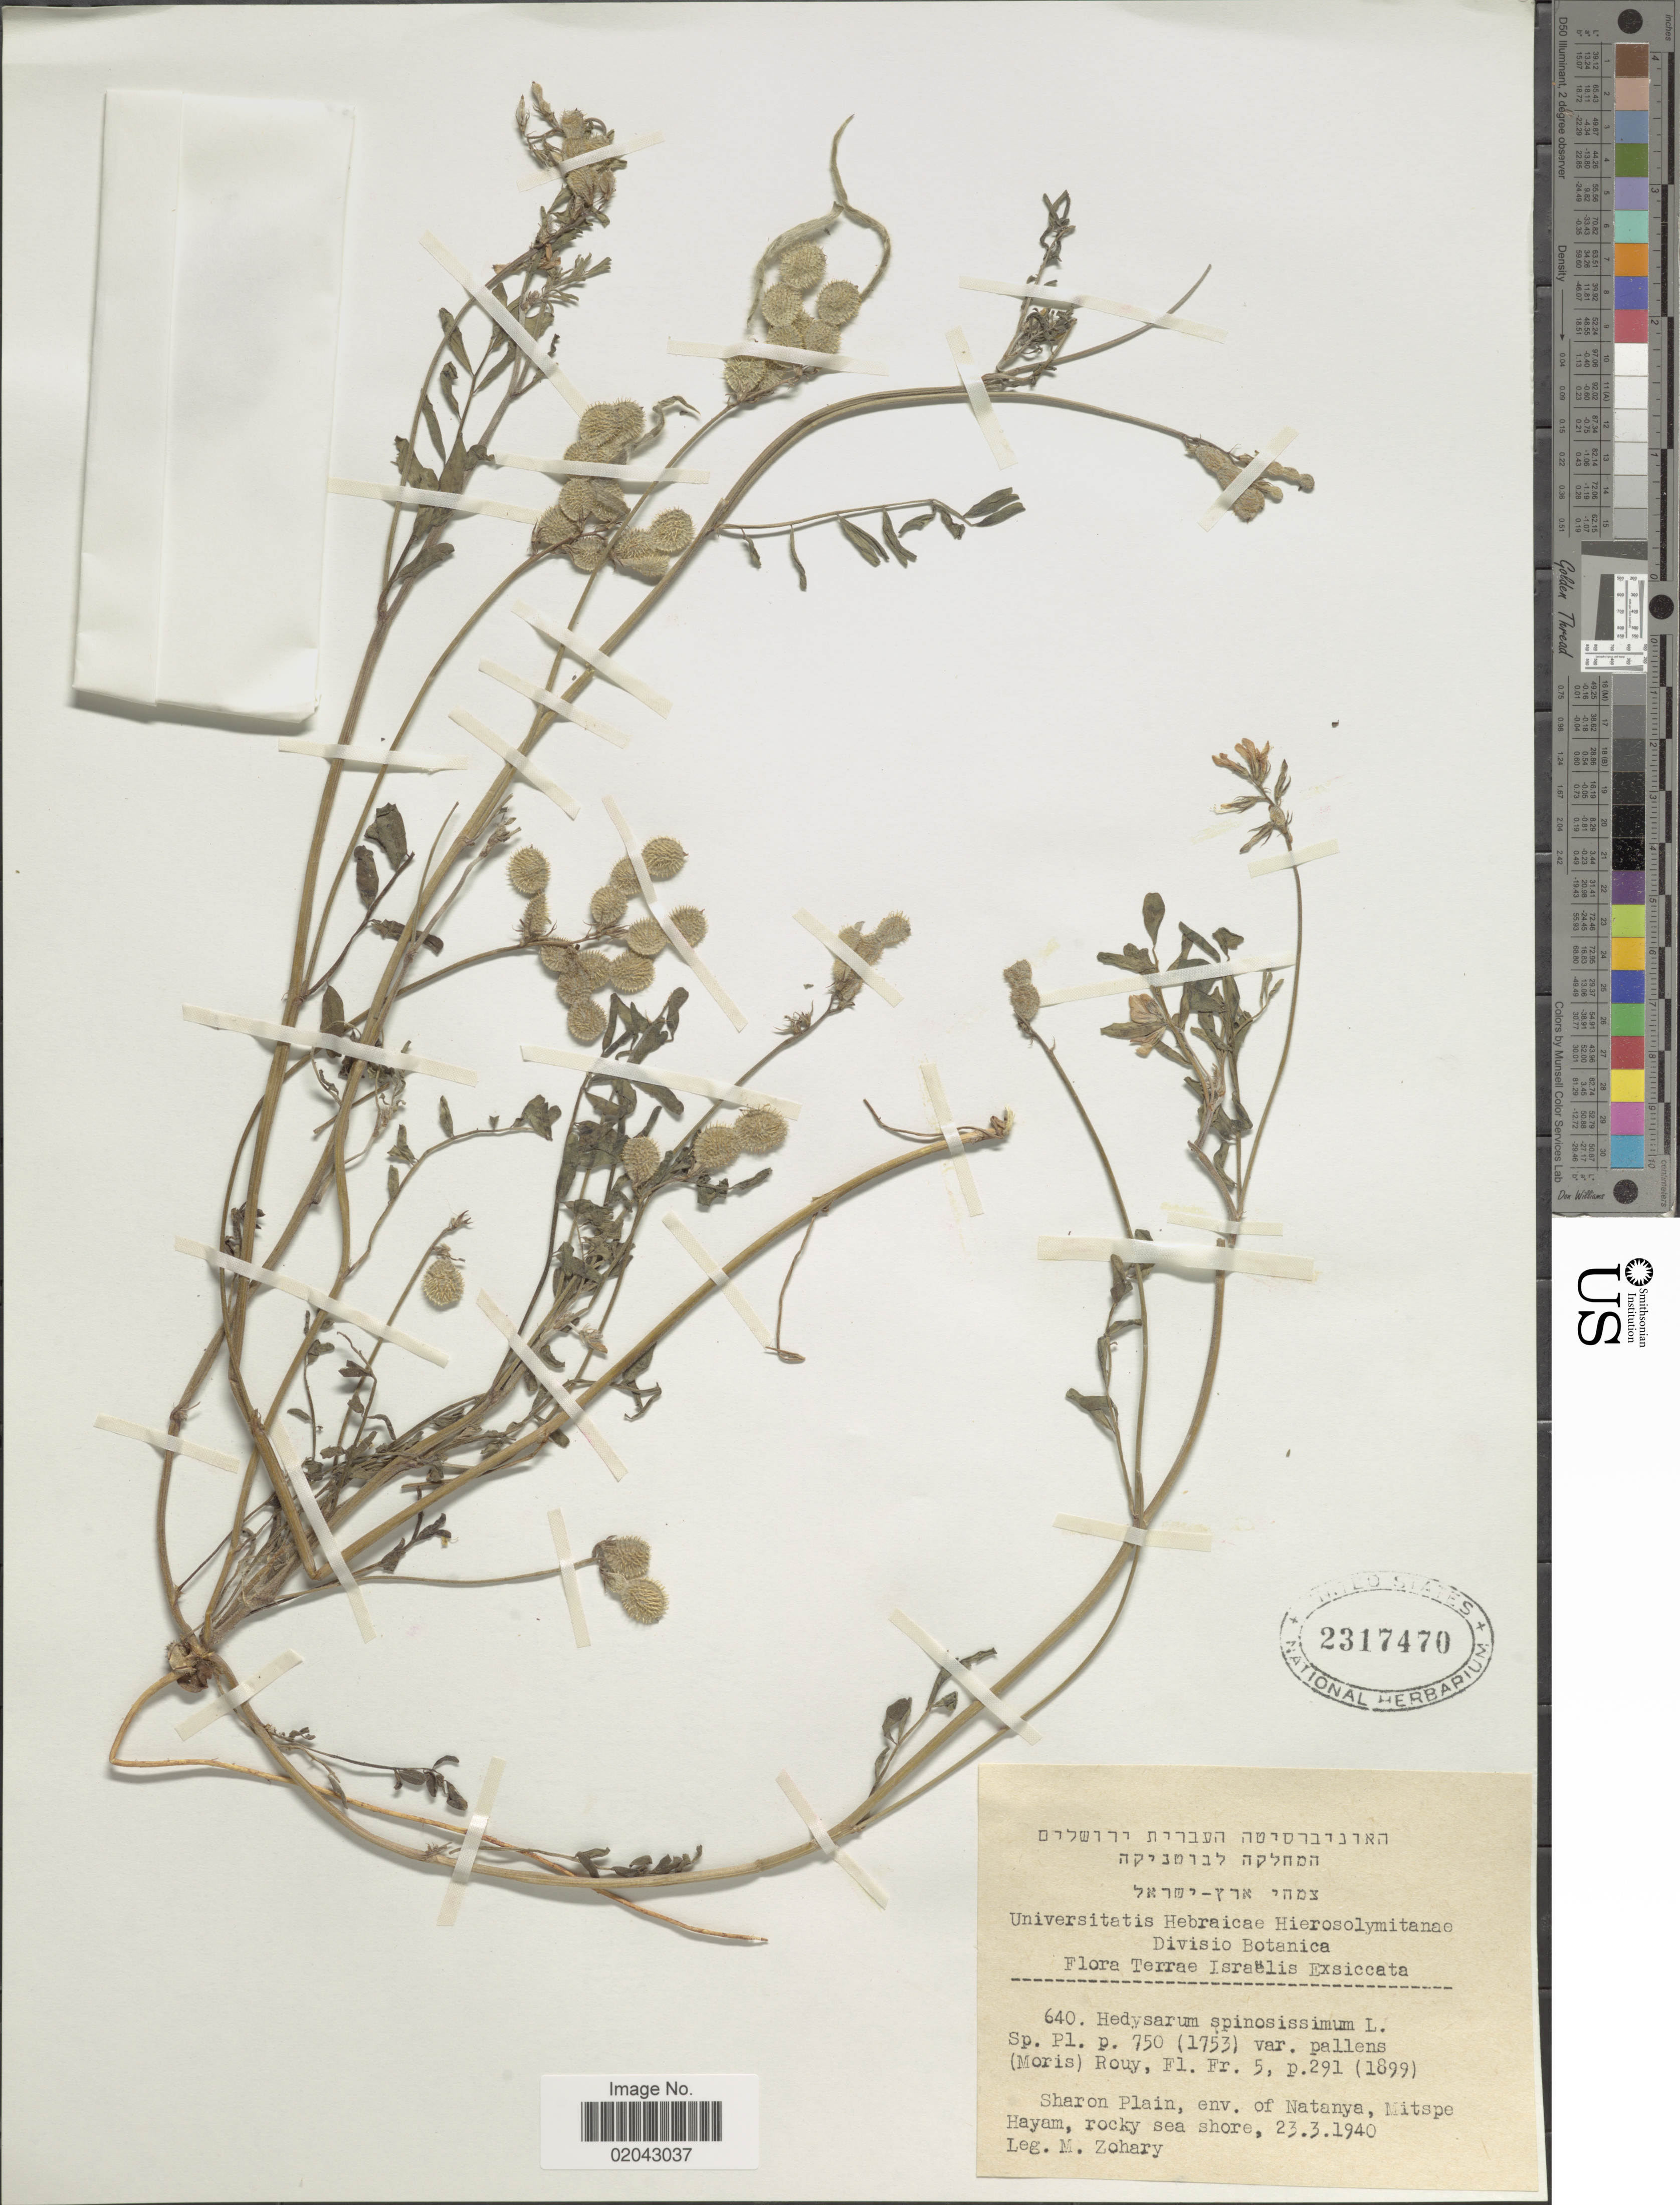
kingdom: Plantae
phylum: Tracheophyta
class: Magnoliopsida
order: Fabales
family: Fabaceae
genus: Sulla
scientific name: Sulla spinosissima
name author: (L.) B.H.Choi & H. Ohashi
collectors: M. Zohary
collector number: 640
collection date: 1940-03-23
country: Israel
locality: Sharon Plain, env. of Natanya, Mitspe Hayam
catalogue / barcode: US 2317470